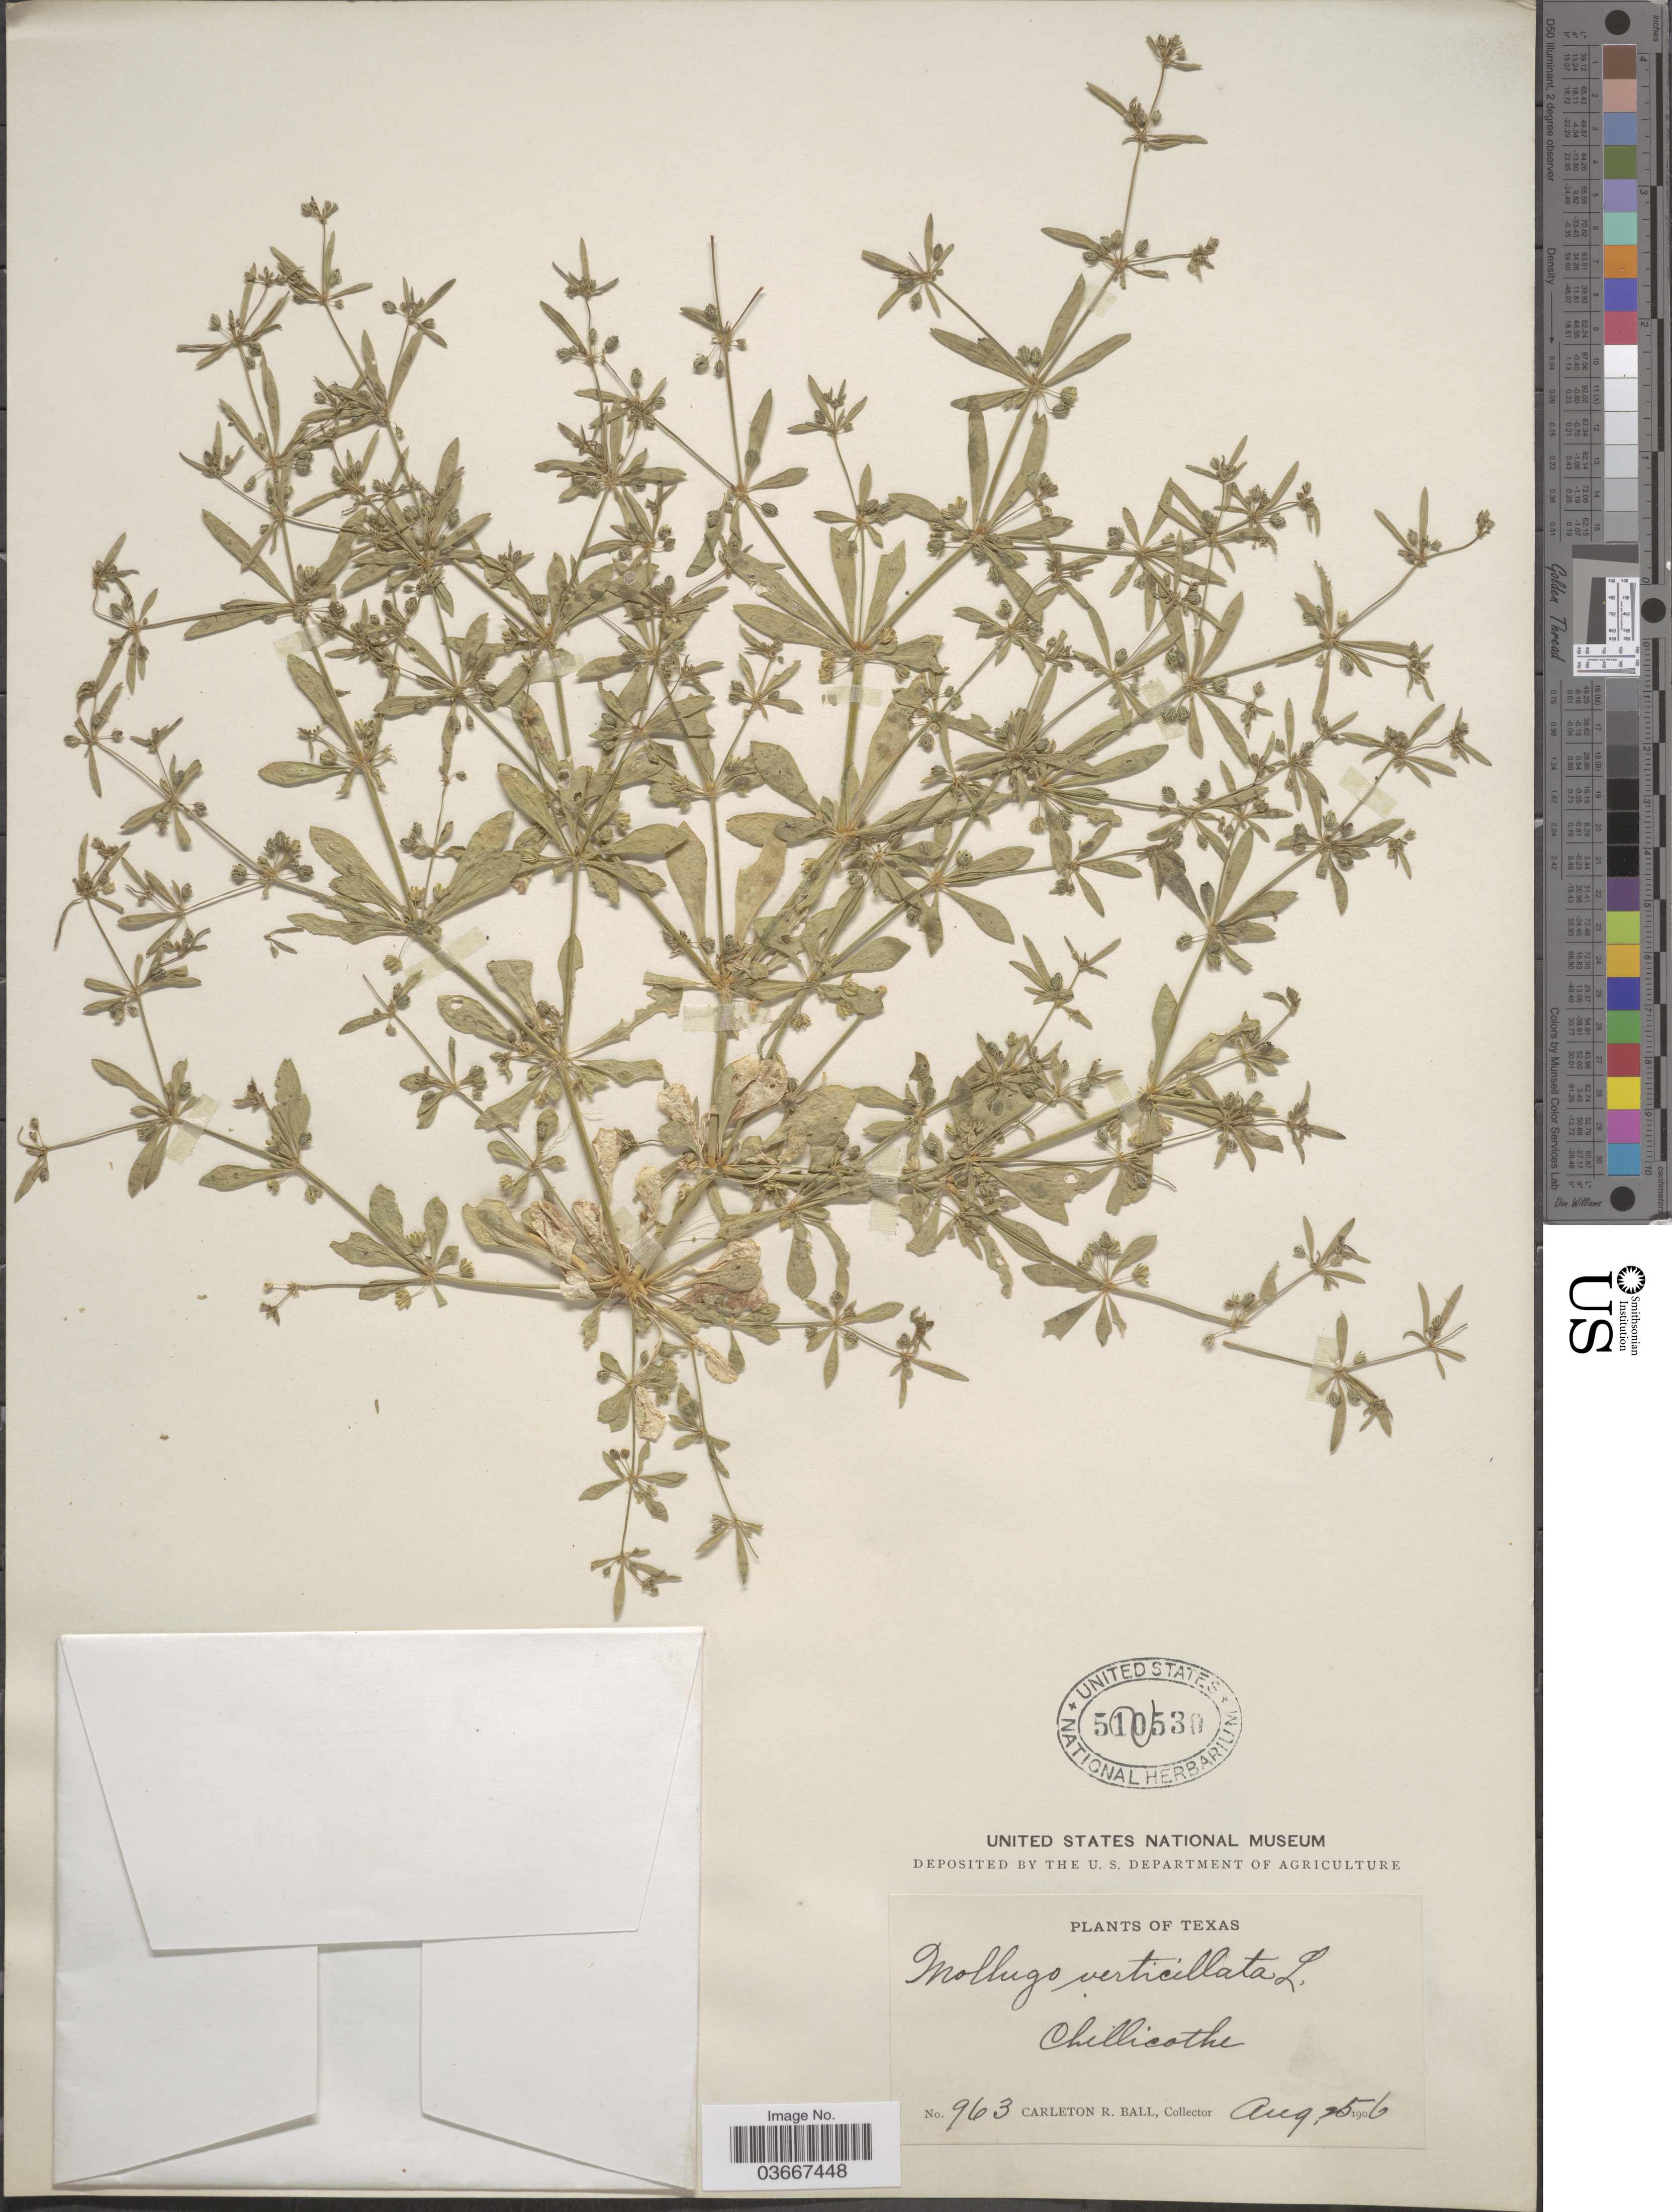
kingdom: Plantae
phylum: Tracheophyta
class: Magnoliopsida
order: Caryophyllales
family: Molluginaceae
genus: Mollugo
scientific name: Mollugo verticillata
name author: L.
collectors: C. R. Ball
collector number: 963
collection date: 1906-08-25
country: United States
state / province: Texas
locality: Chillicothe.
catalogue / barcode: US 501530